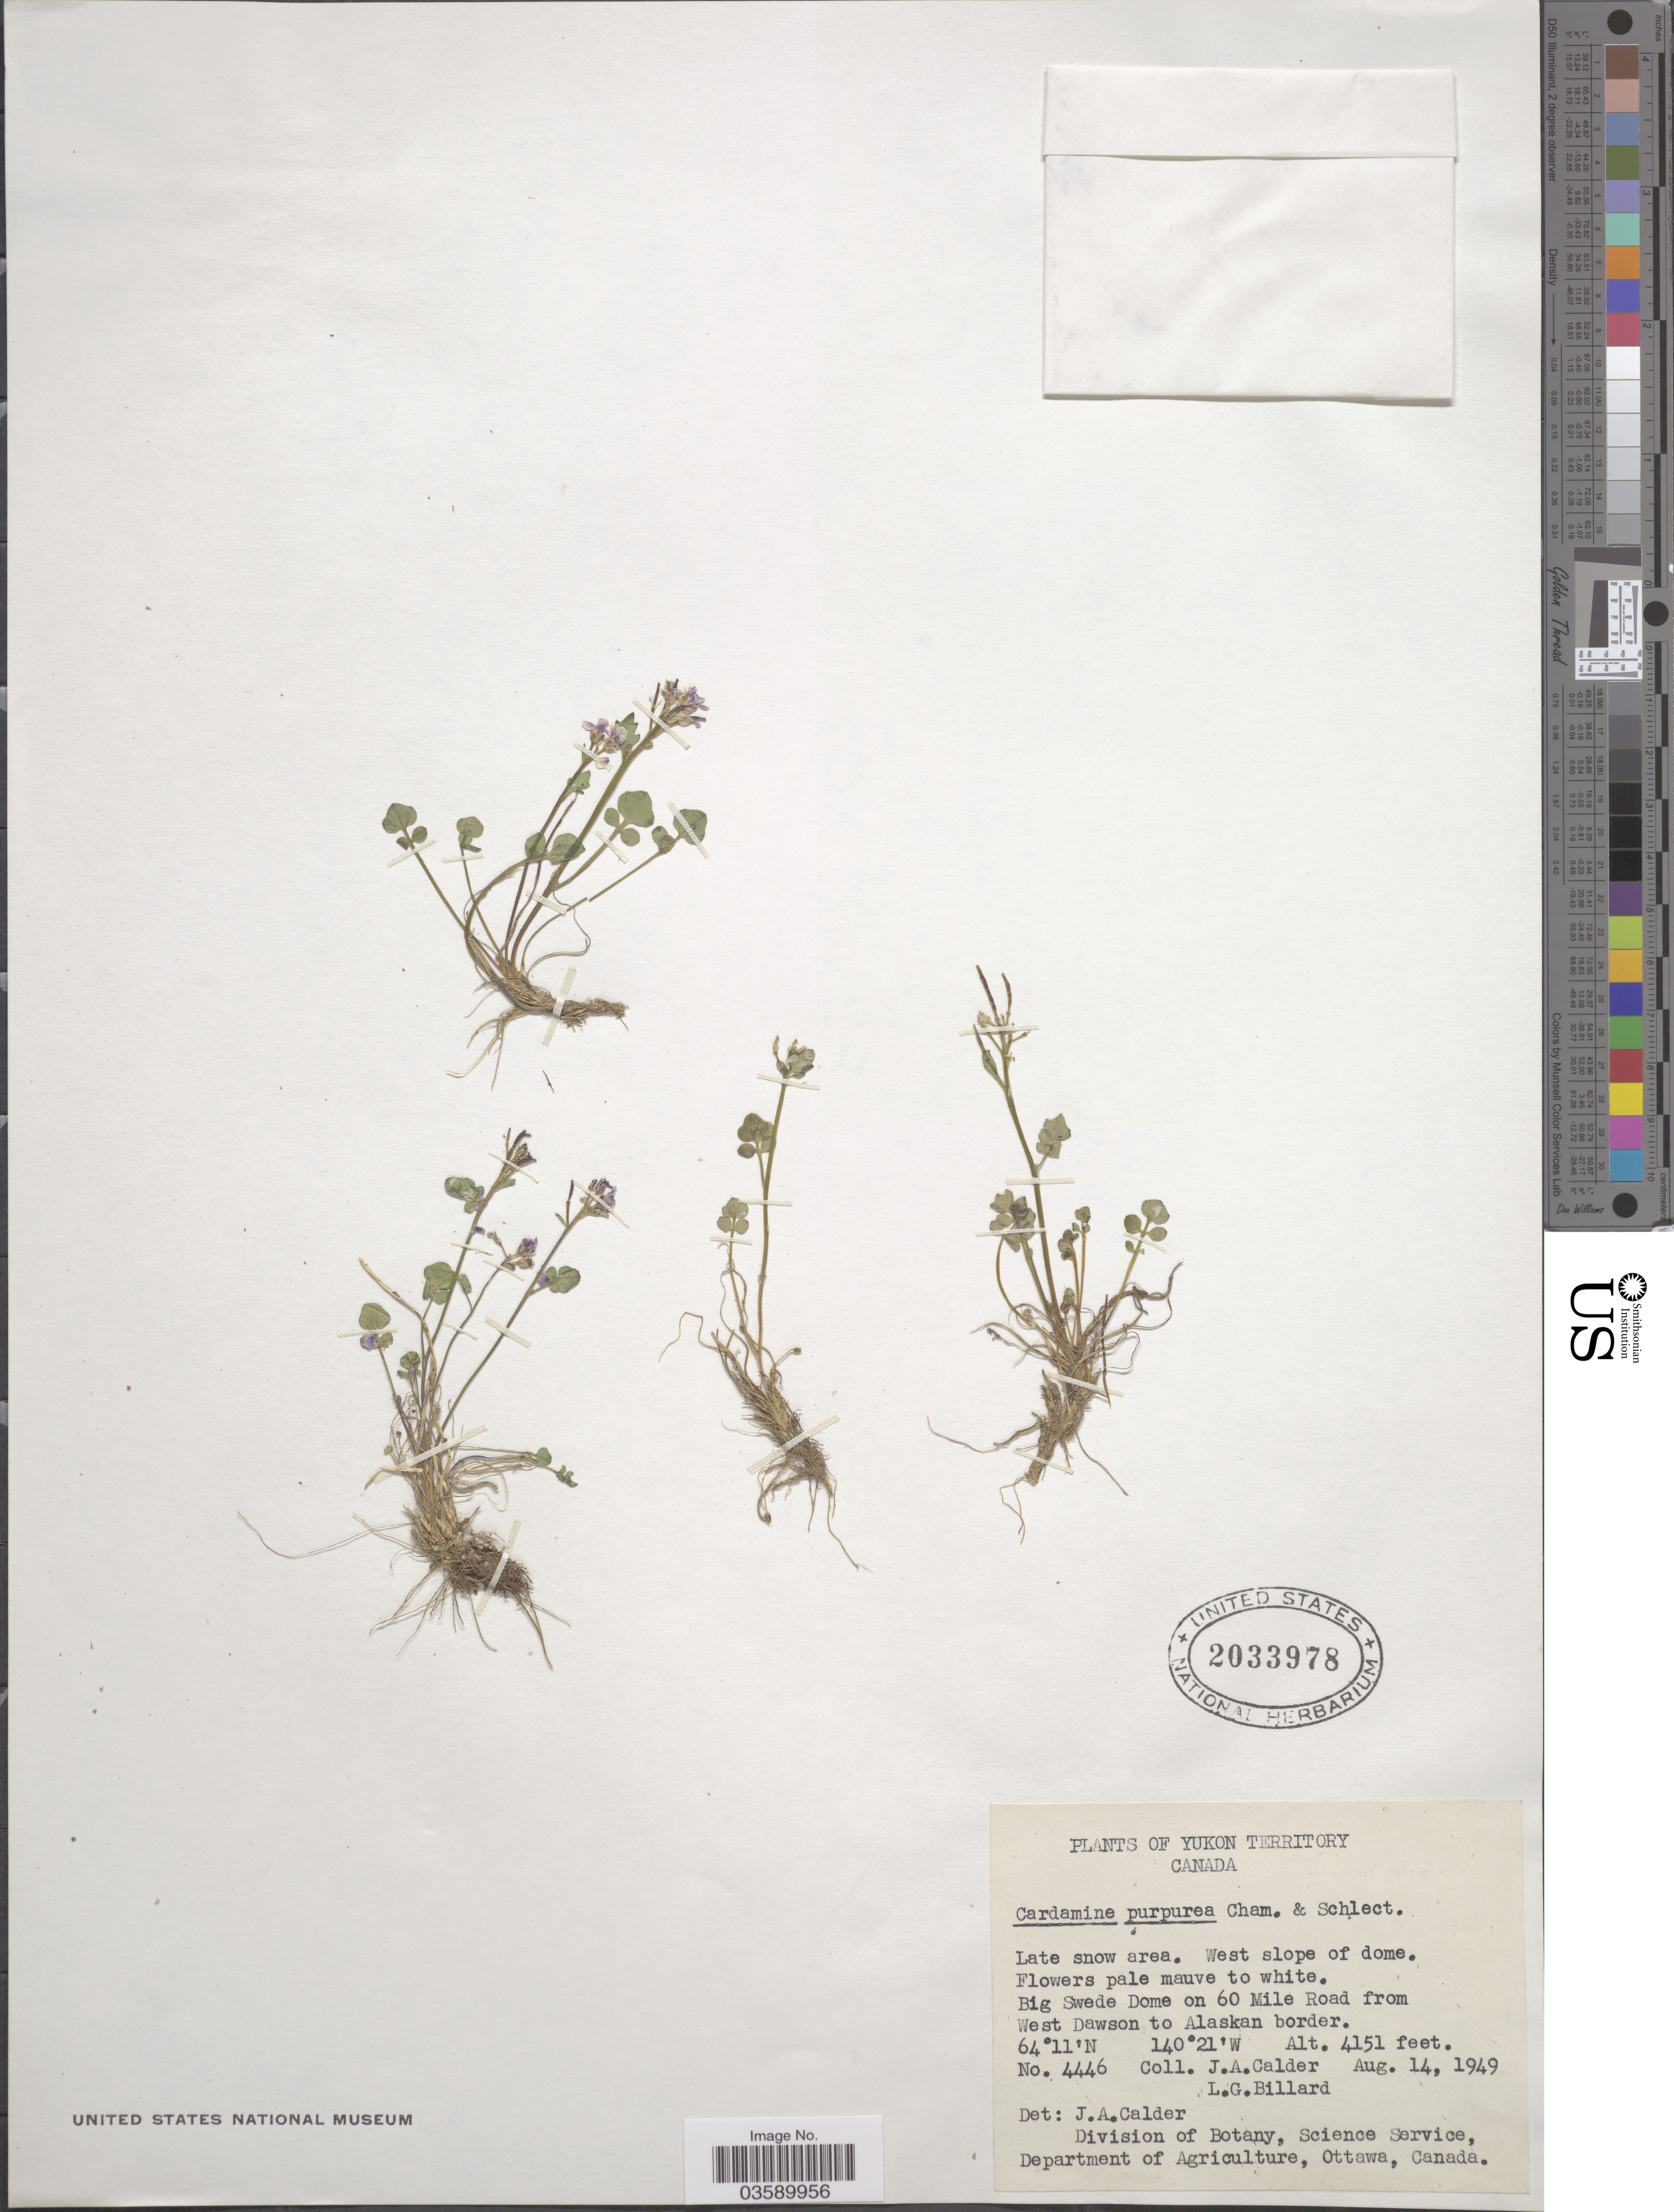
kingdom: Plantae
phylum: Tracheophyta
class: Magnoliopsida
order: Brassicales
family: Brassicaceae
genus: Cardamine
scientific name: Cardamine purpurea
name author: Cham. & Schltdl.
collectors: J. A. Calder & L. Billard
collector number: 4446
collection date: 1949-08-14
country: Canada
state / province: Yukon Territory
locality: Big Swede Dome on 60 Mile Road from West Dawson to Alaskan border.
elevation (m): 1265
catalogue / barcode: US 2033978